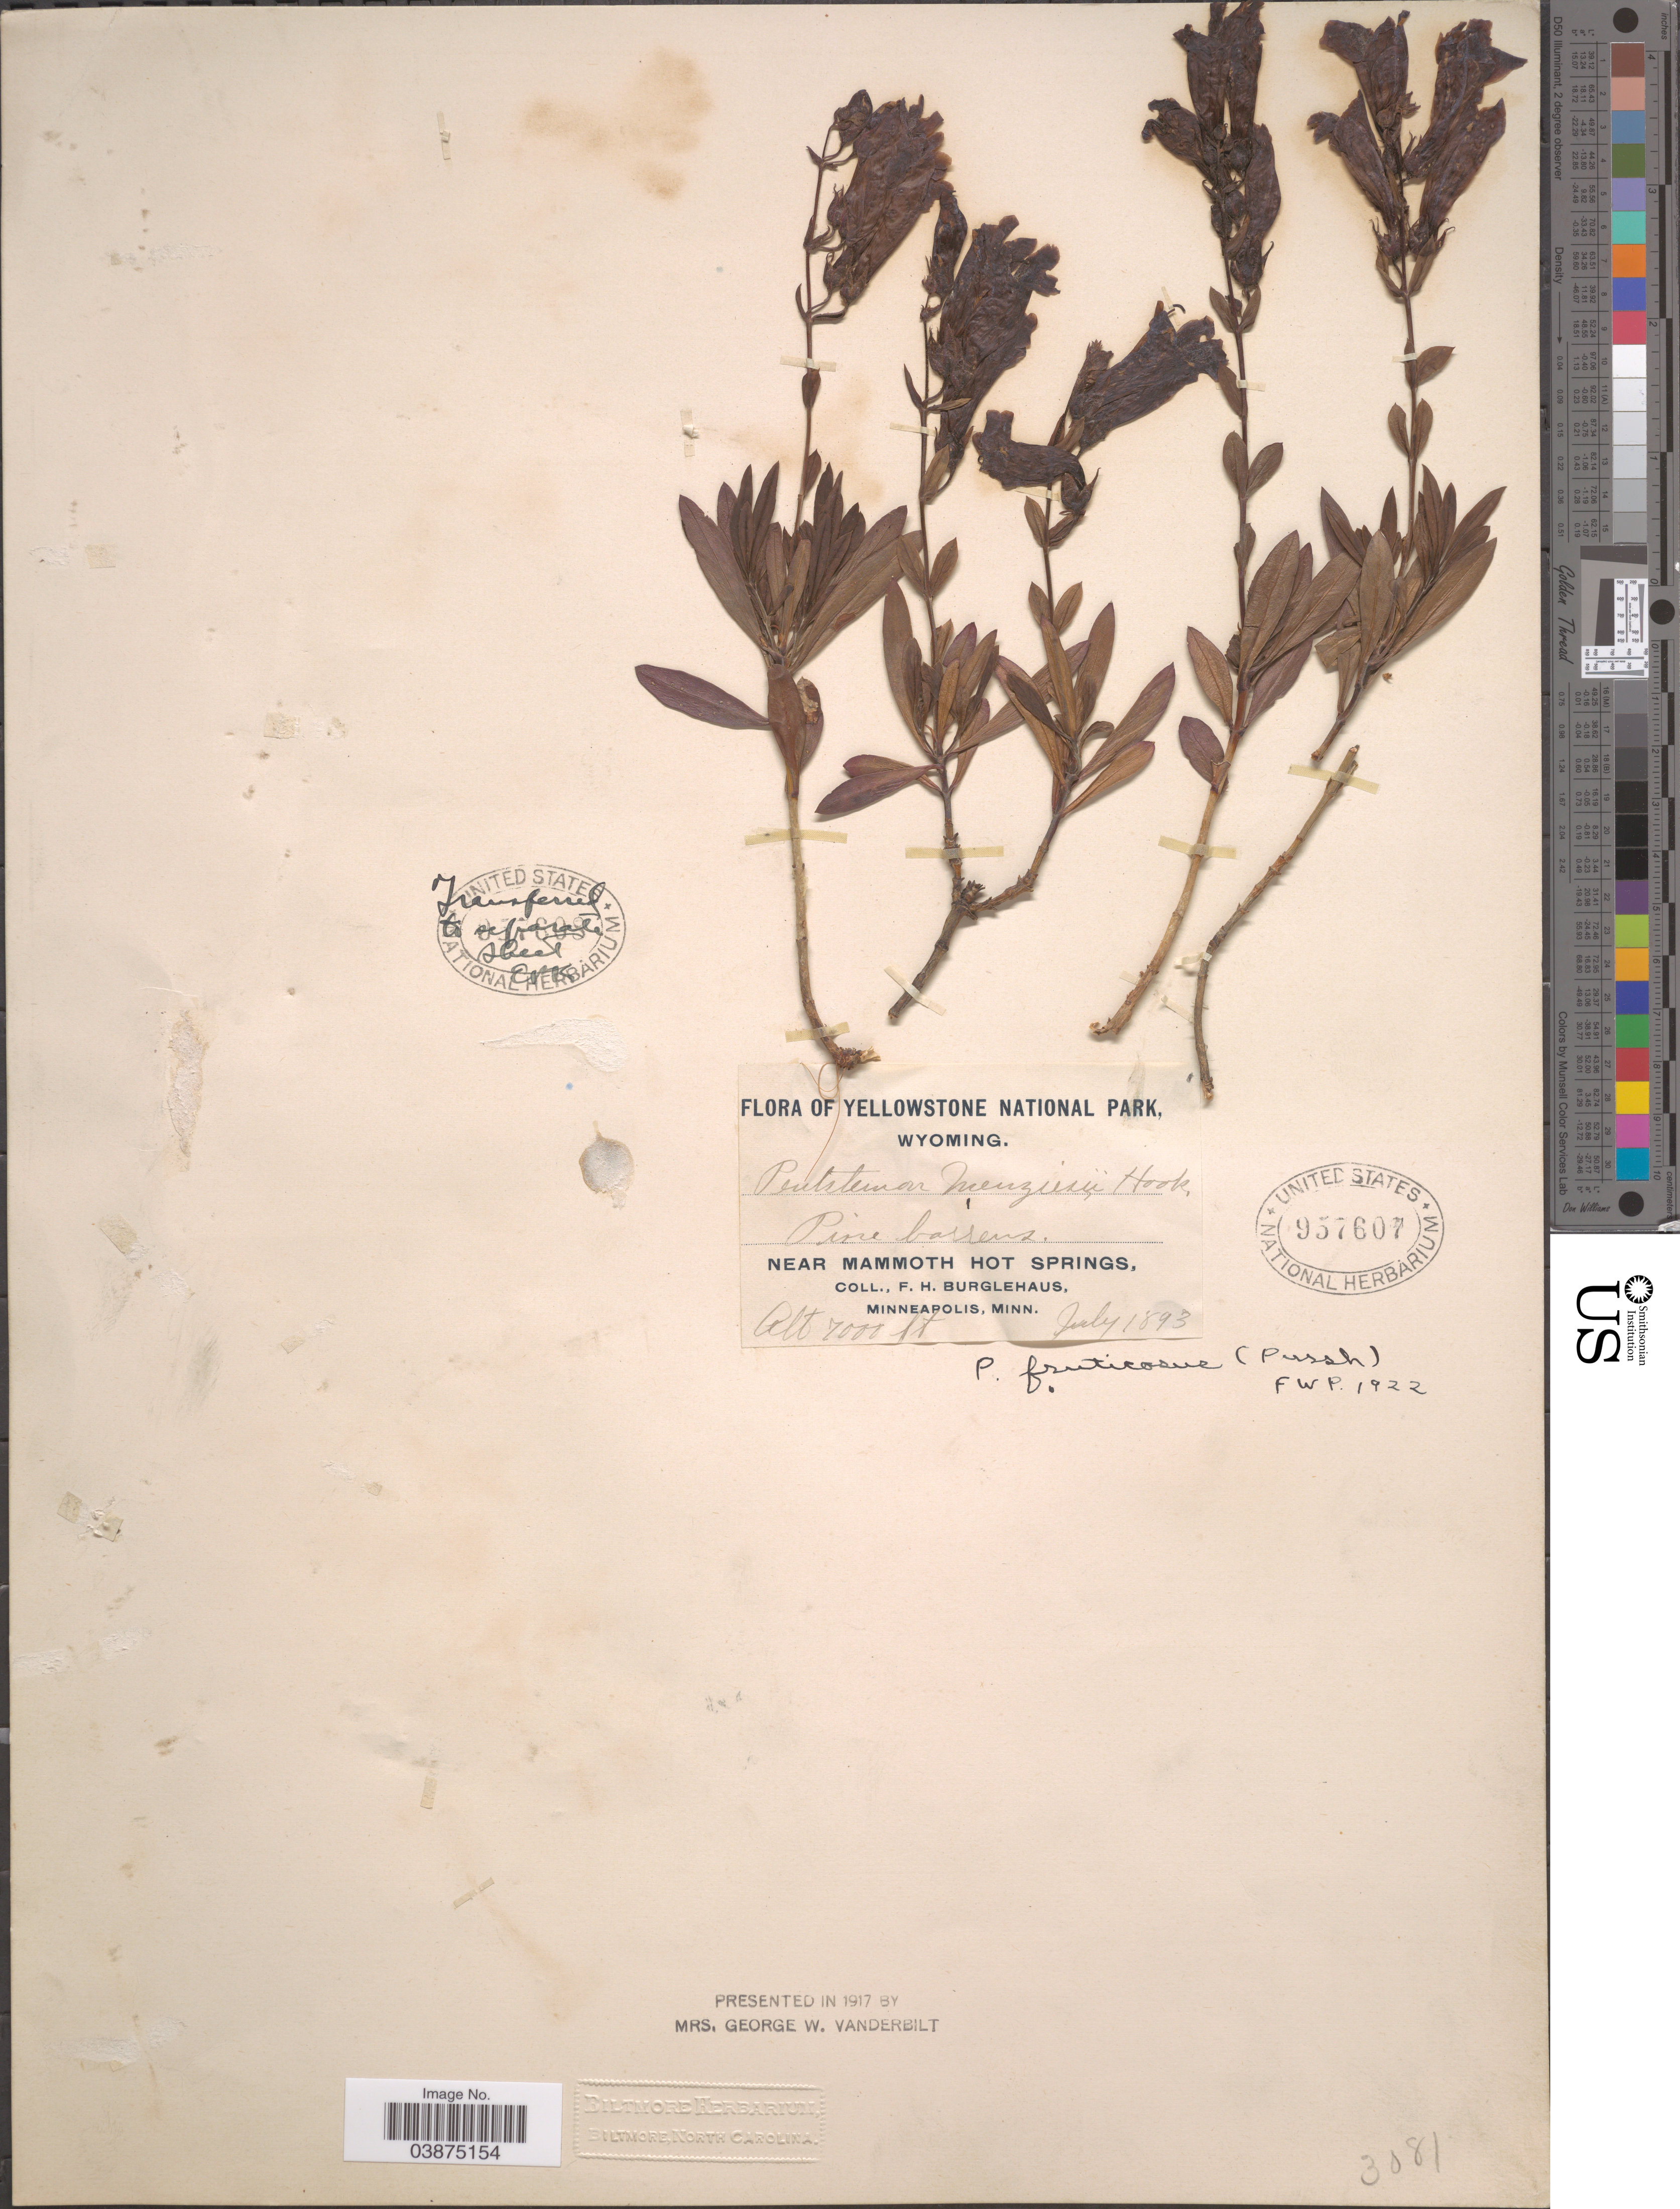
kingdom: Plantae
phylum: Tracheophyta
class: Magnoliopsida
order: Lamiales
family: Plantaginaceae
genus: Penstemon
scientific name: Penstemon fruticosus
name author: (Pursh) Greene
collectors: F. Burglehaus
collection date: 1893-07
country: United States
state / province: Wyoming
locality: Yellowstone National Park. Near Mammoth Hot Springs.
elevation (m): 2134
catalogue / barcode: US 957607